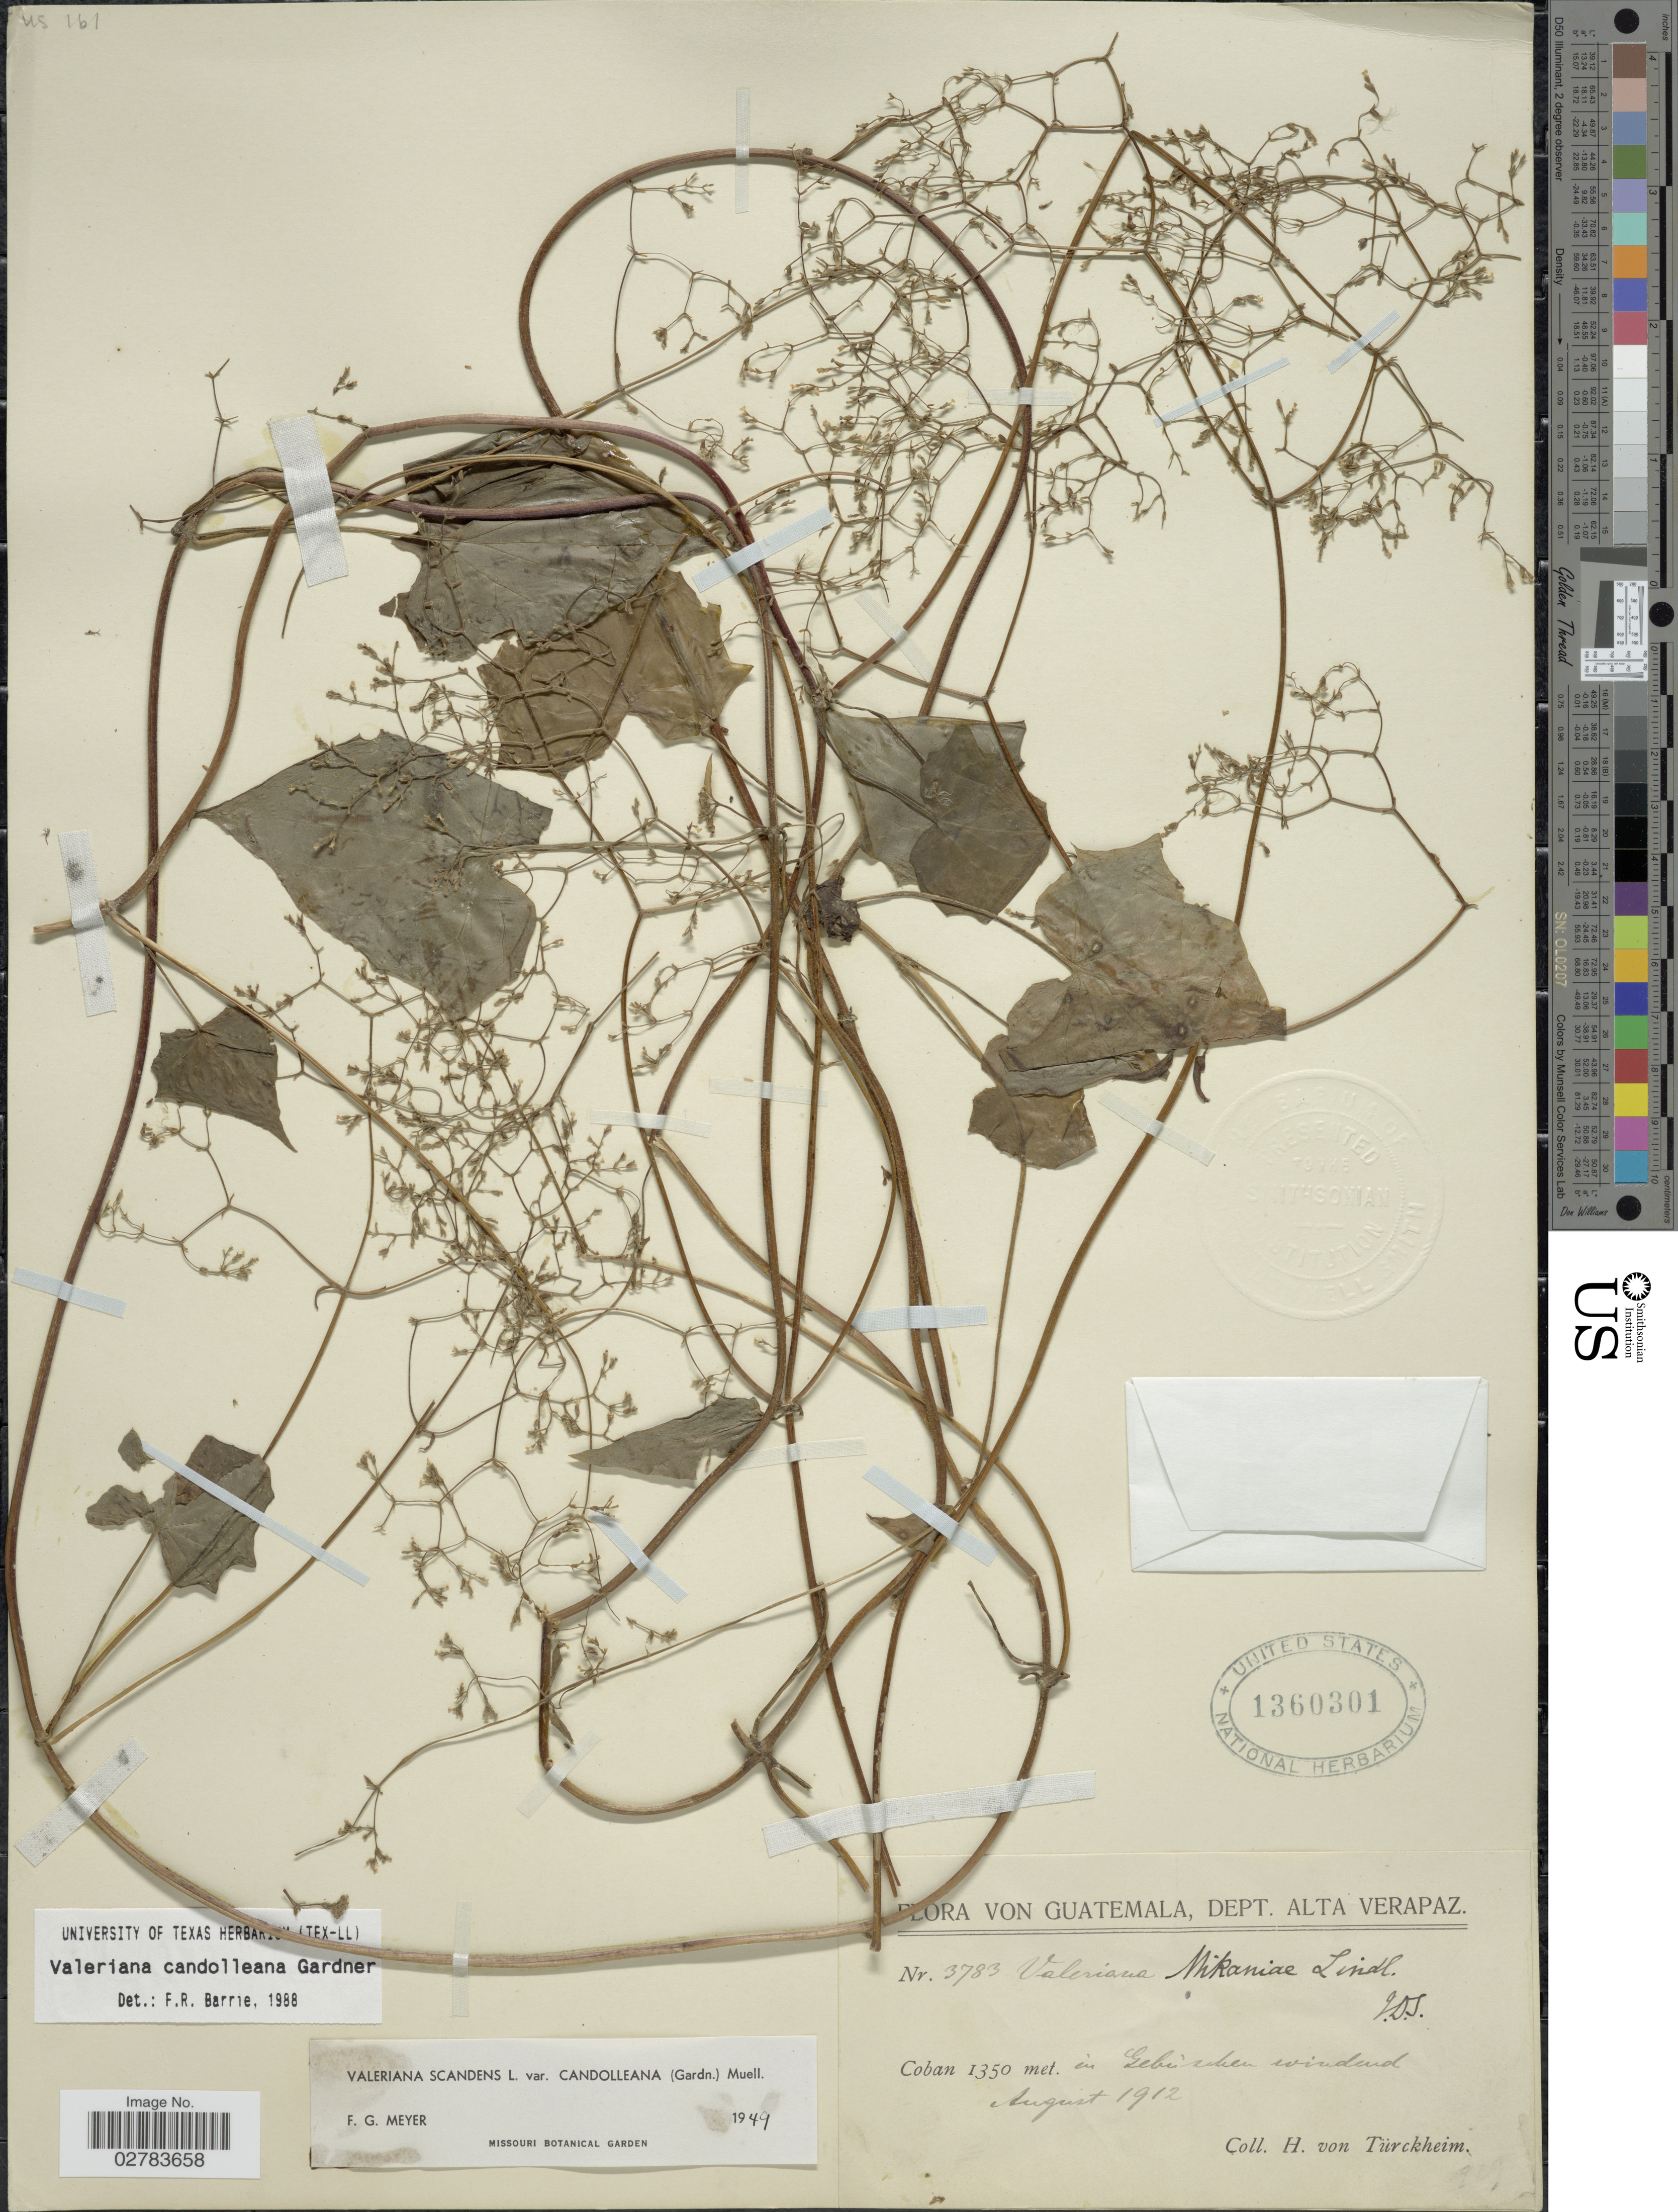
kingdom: Plantae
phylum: Tracheophyta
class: Magnoliopsida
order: Dipsacales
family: Caprifoliaceae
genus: Valeriana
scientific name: Valeriana candolleana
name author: Gardner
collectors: H. von Türckheim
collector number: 3783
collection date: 1912-08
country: Guatemala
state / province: Alta Verapaz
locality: Dept. Alta Verapaz. Coban.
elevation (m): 1350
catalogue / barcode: US 1360301